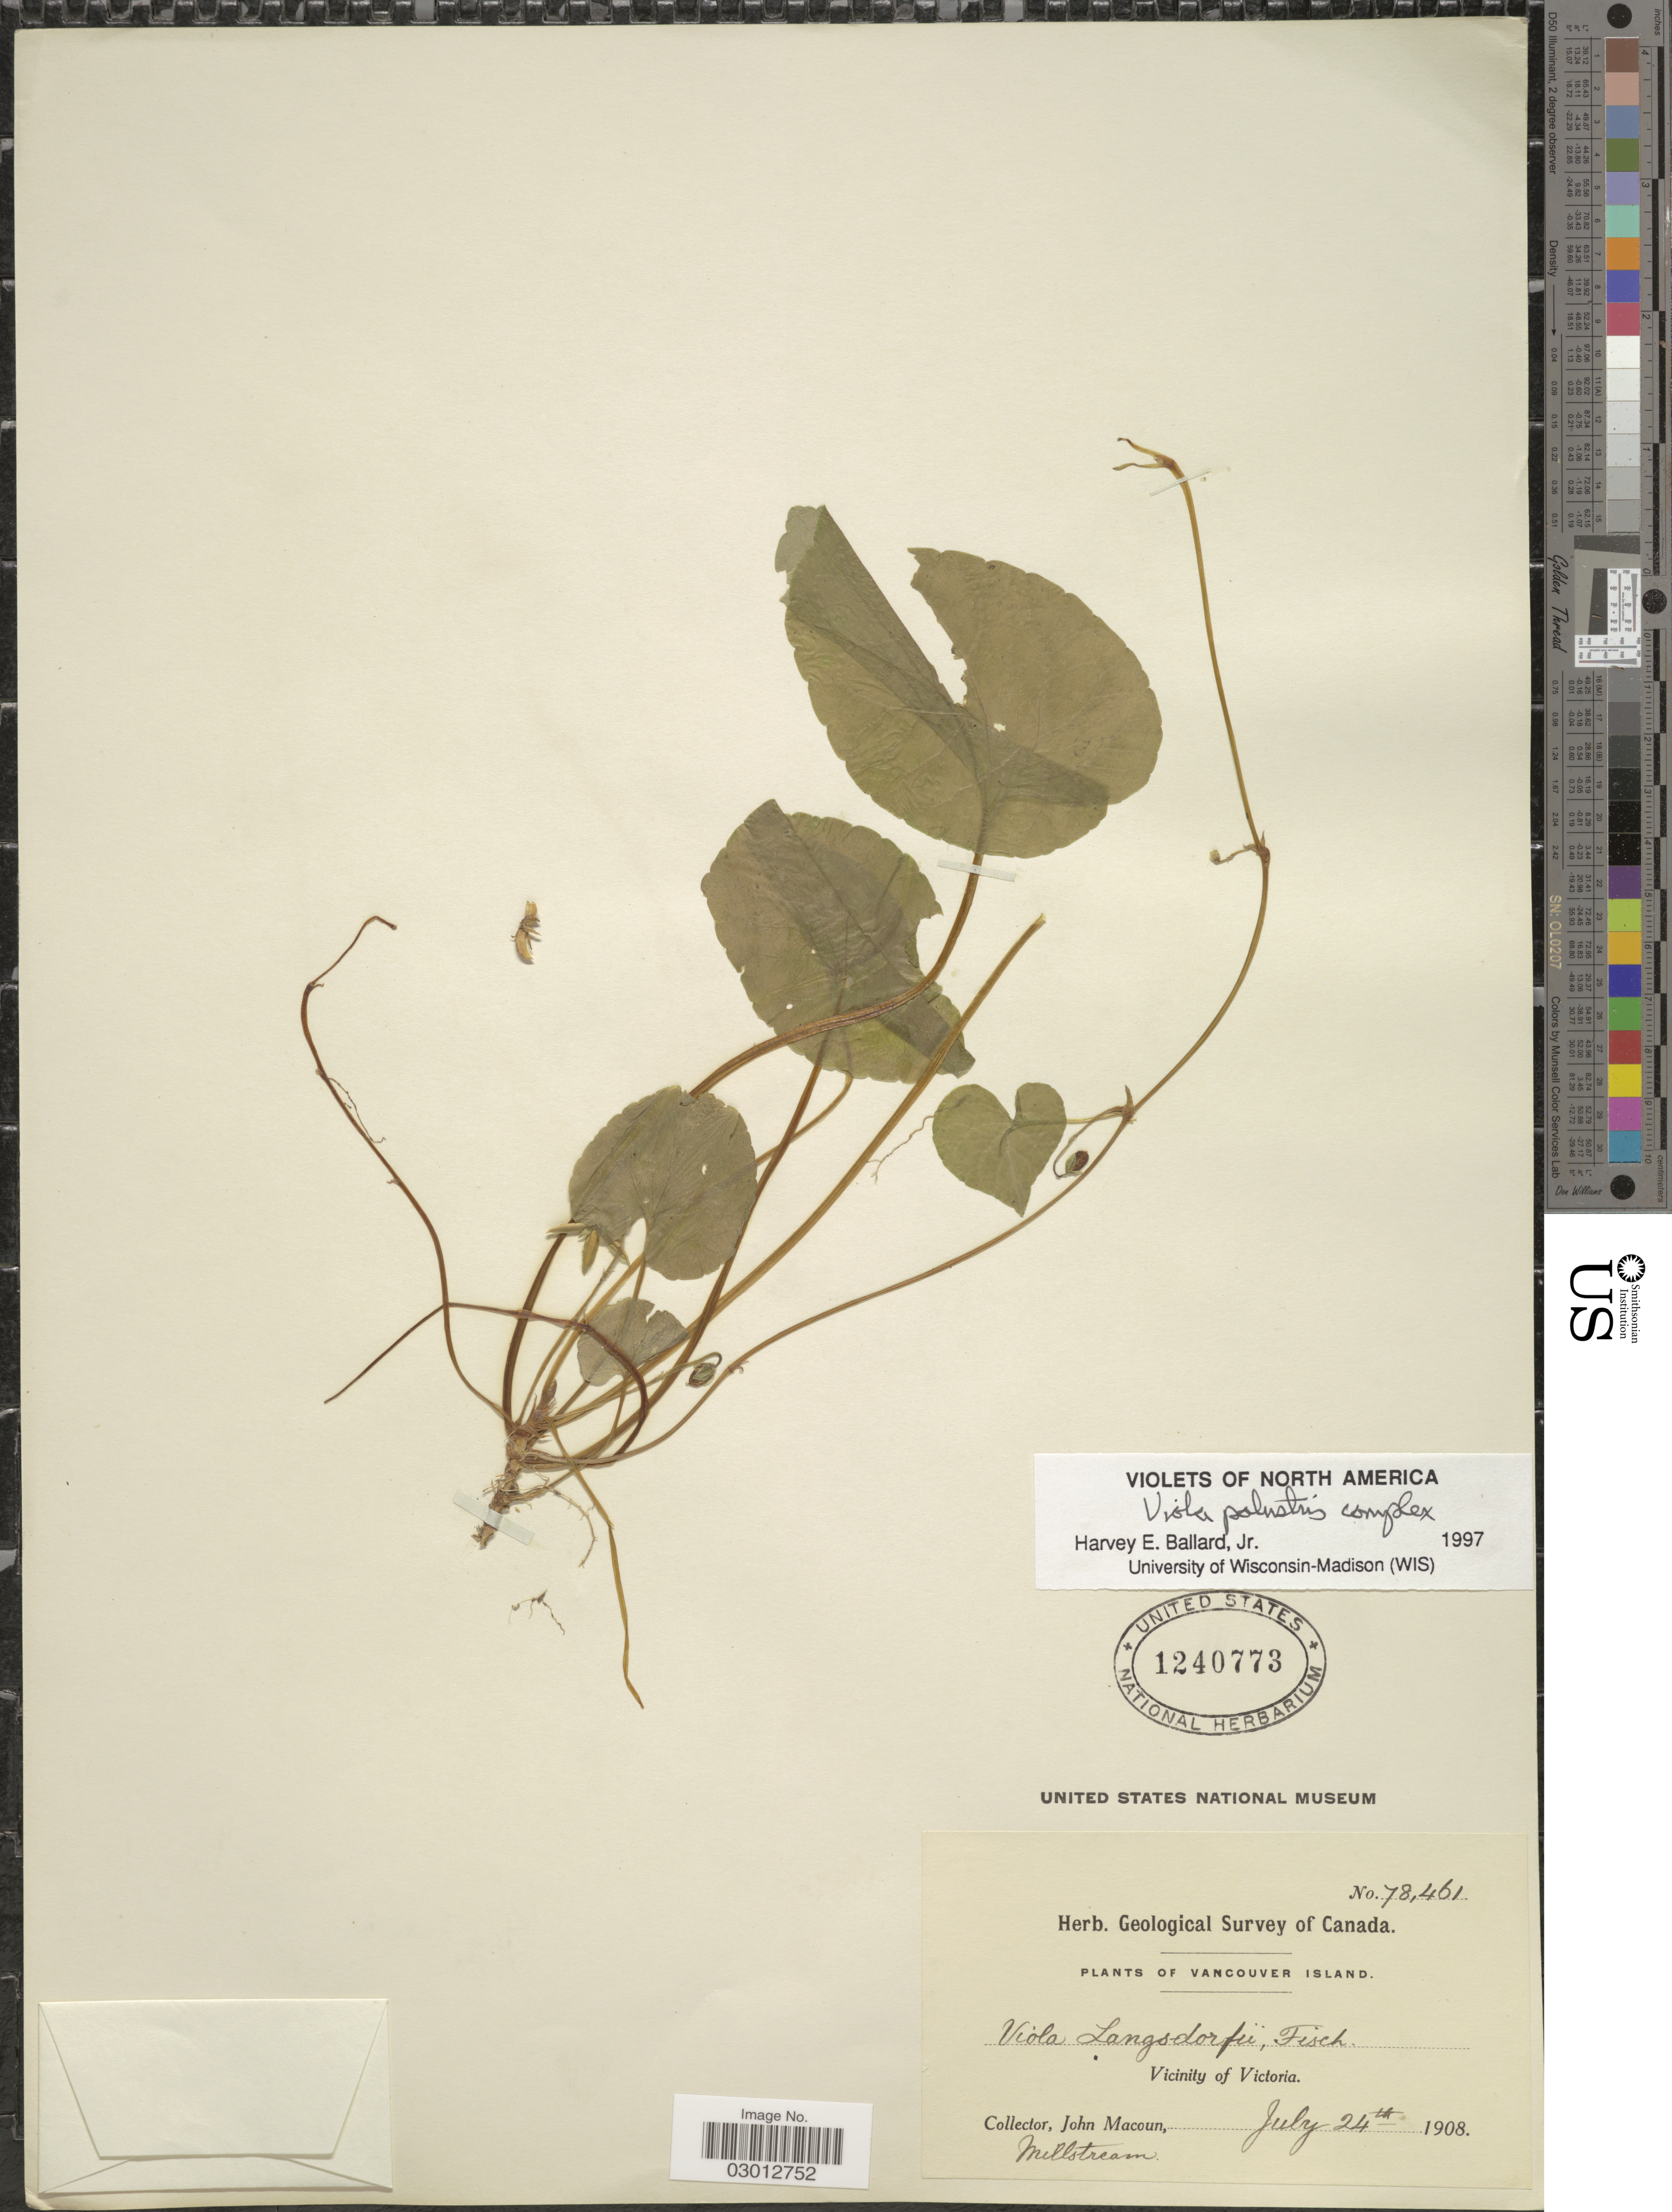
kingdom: Plantae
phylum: Tracheophyta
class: Magnoliopsida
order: Malpighiales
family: Violaceae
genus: Viola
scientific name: Viola palustris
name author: L.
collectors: J. Macoun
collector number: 78461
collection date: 1908-07-24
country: Canada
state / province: British Columbia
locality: Vancouver Island. Vicinity of Victoria. Millstream.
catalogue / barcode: US 1240773